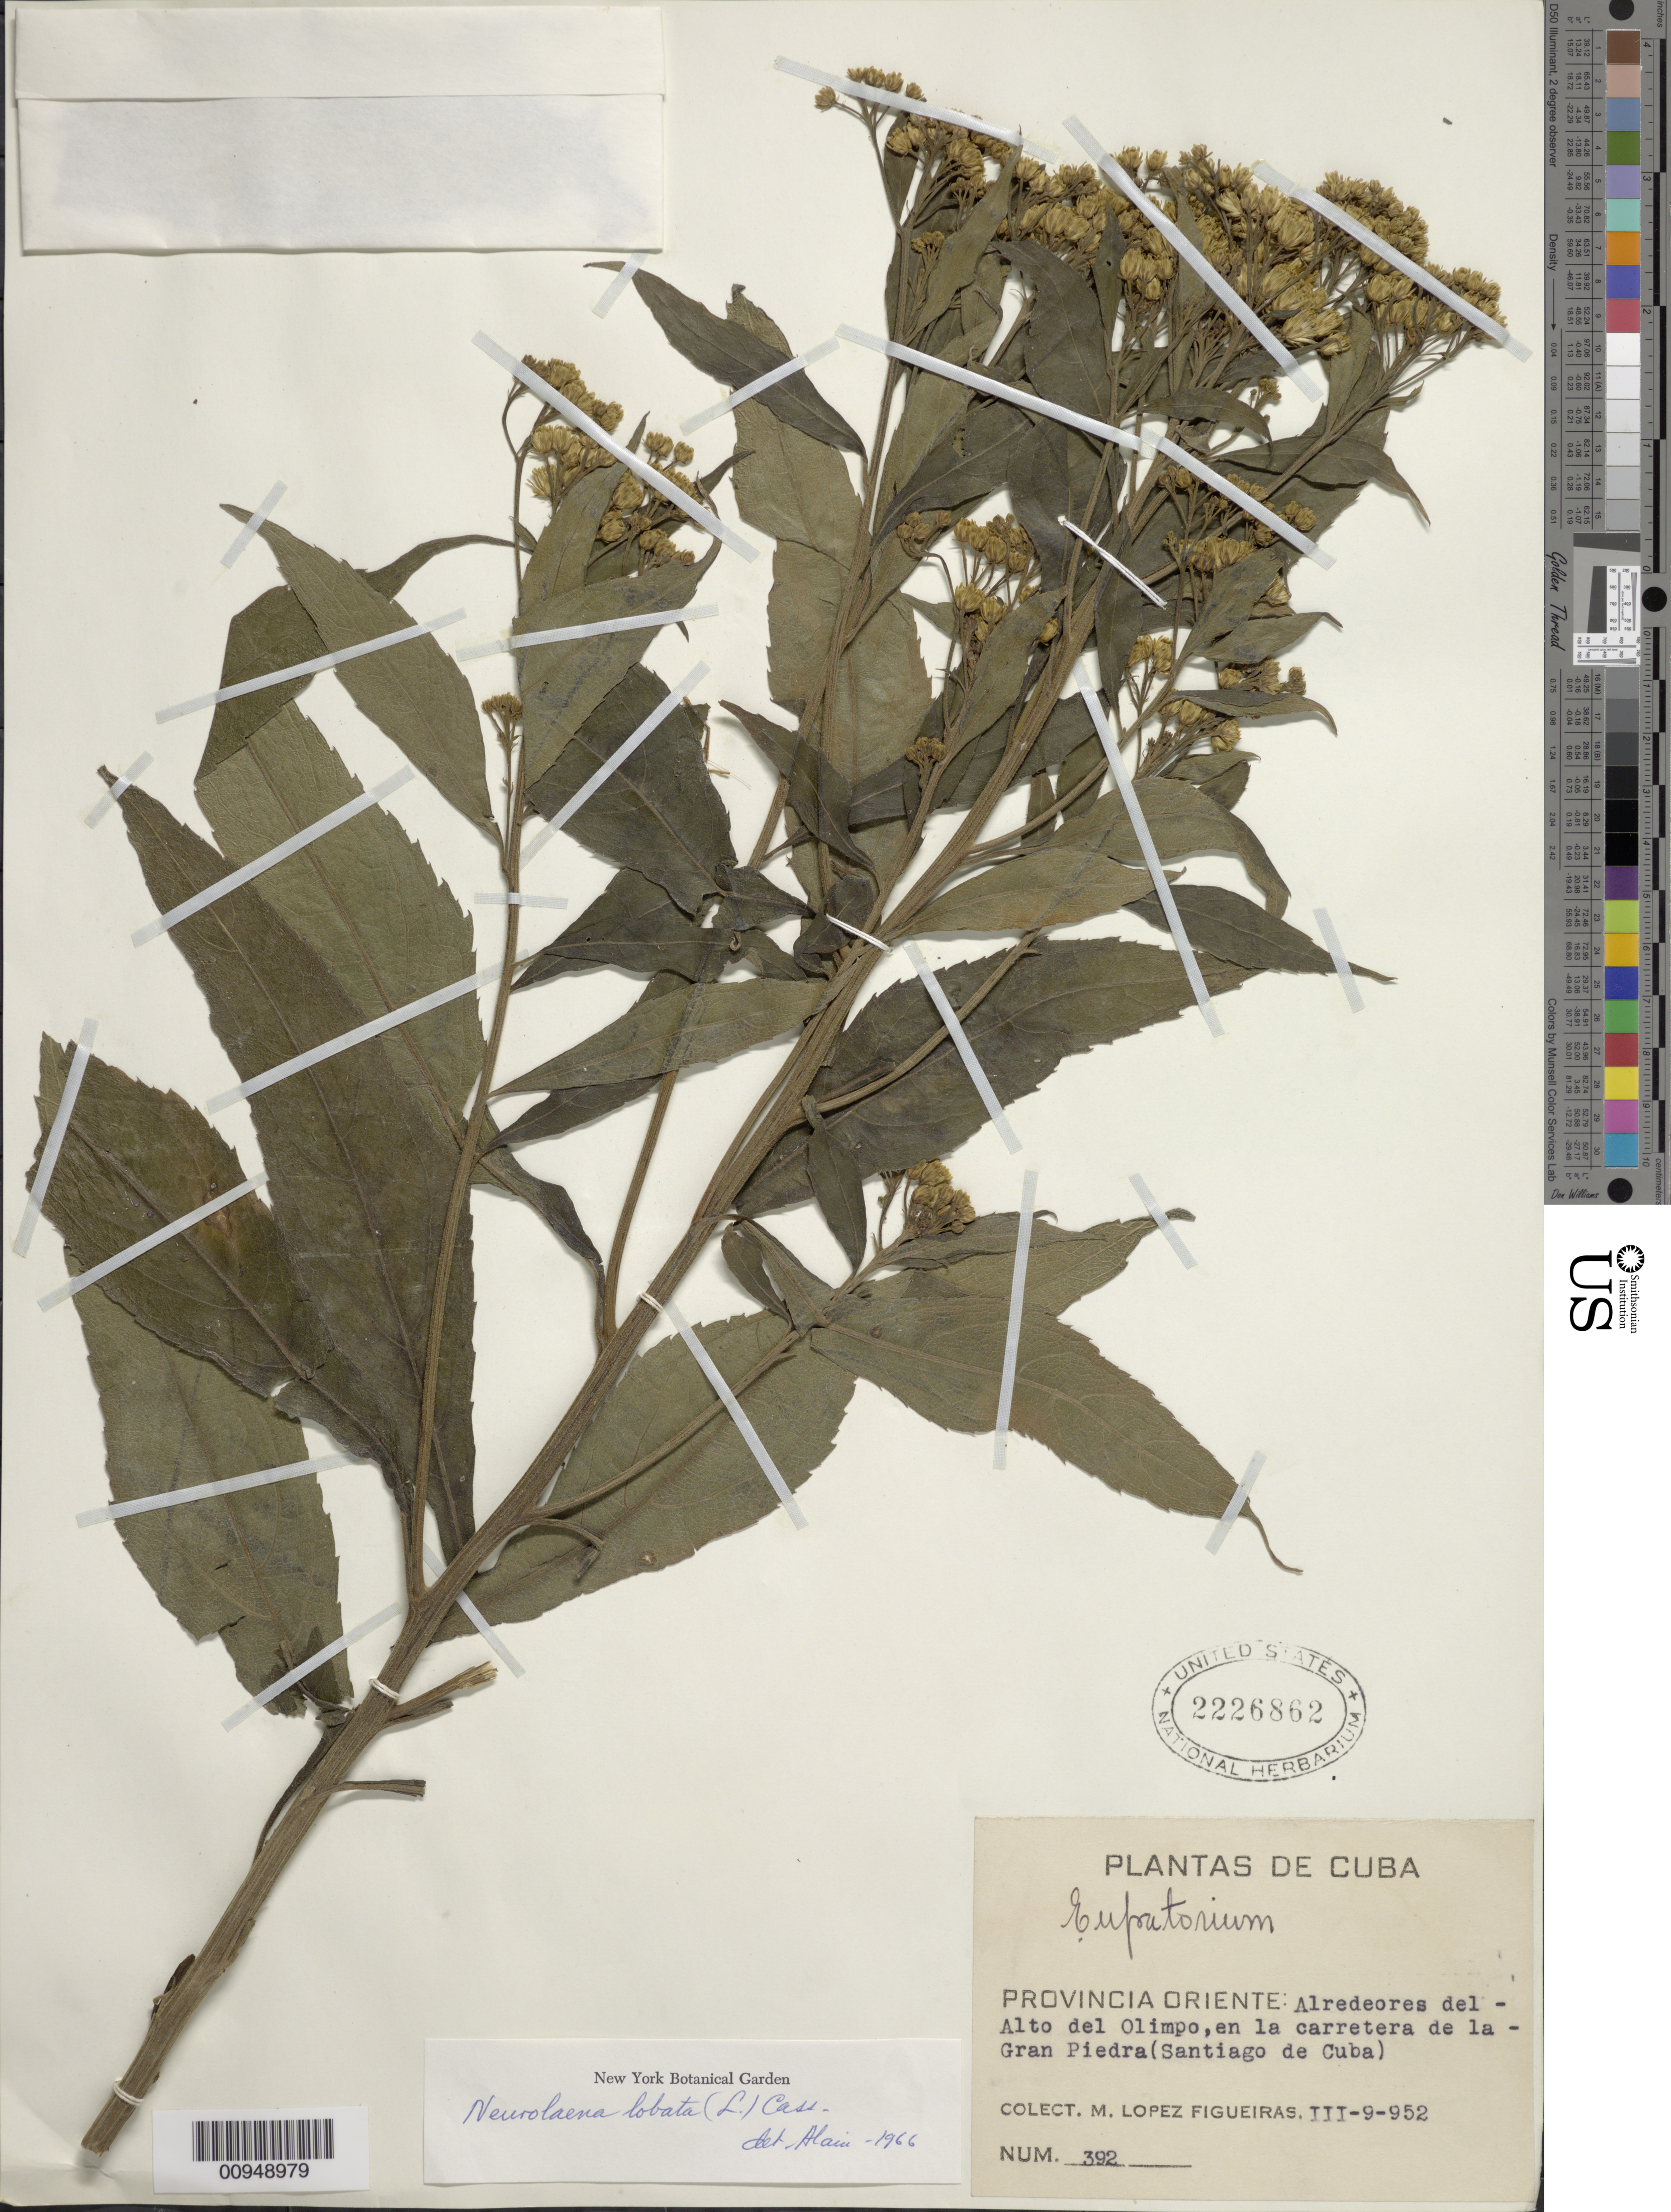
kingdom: Plantae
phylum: Tracheophyta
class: Magnoliopsida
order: Asterales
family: Asteraceae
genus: Neurolaena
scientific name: Neurolaena lobata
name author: (L.) R. Br. ex Cass.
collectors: M. López Figueiras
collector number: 392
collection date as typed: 09 Mar 1952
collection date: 1952-03-09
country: Cuba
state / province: Santiago de Cuba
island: Cuba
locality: Alrededores del Alto del Olimpo, en la carretera de la Gran Piedra (Santiago de Cuba)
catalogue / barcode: US 2226862